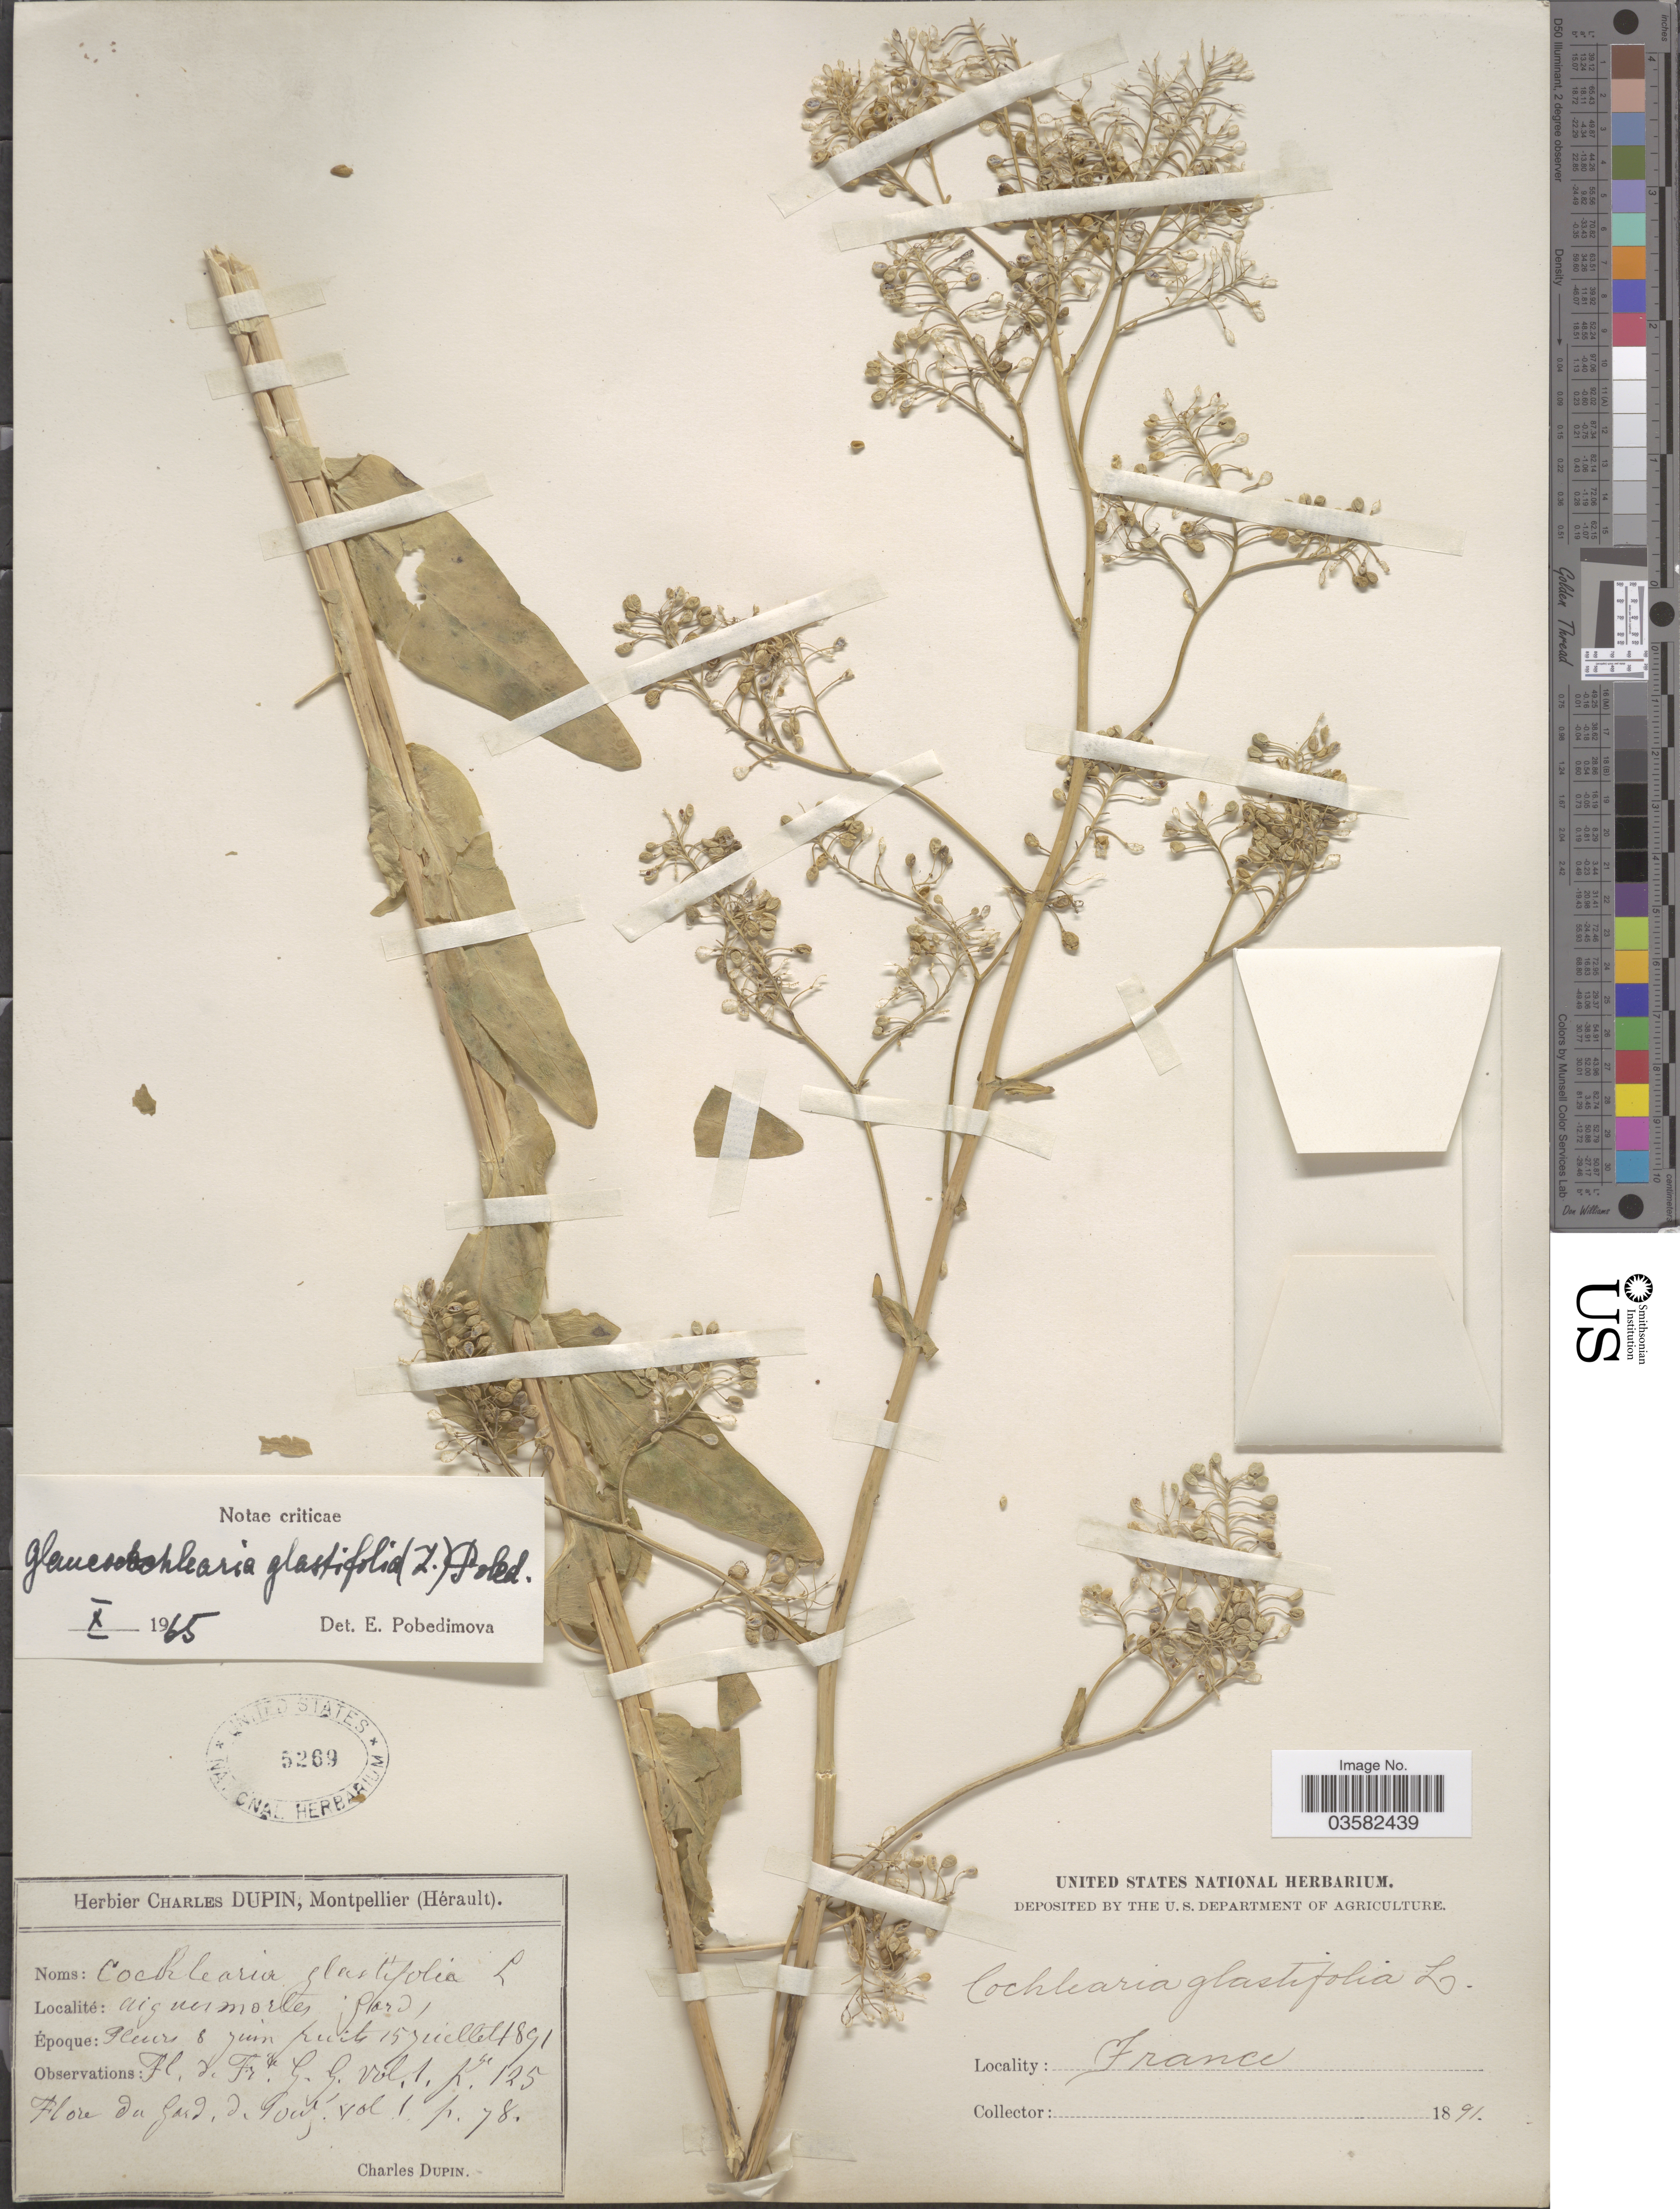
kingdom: Plantae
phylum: Tracheophyta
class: Magnoliopsida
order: Brassicales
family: Brassicaceae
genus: Glaucocochlearia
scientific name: Glaucocochlearia glastifolia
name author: (L.) Pobed.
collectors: C. Dupin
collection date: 1891-06-08/1891-07-15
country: France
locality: Aig [illegible text] mortes jard.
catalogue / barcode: US 5269